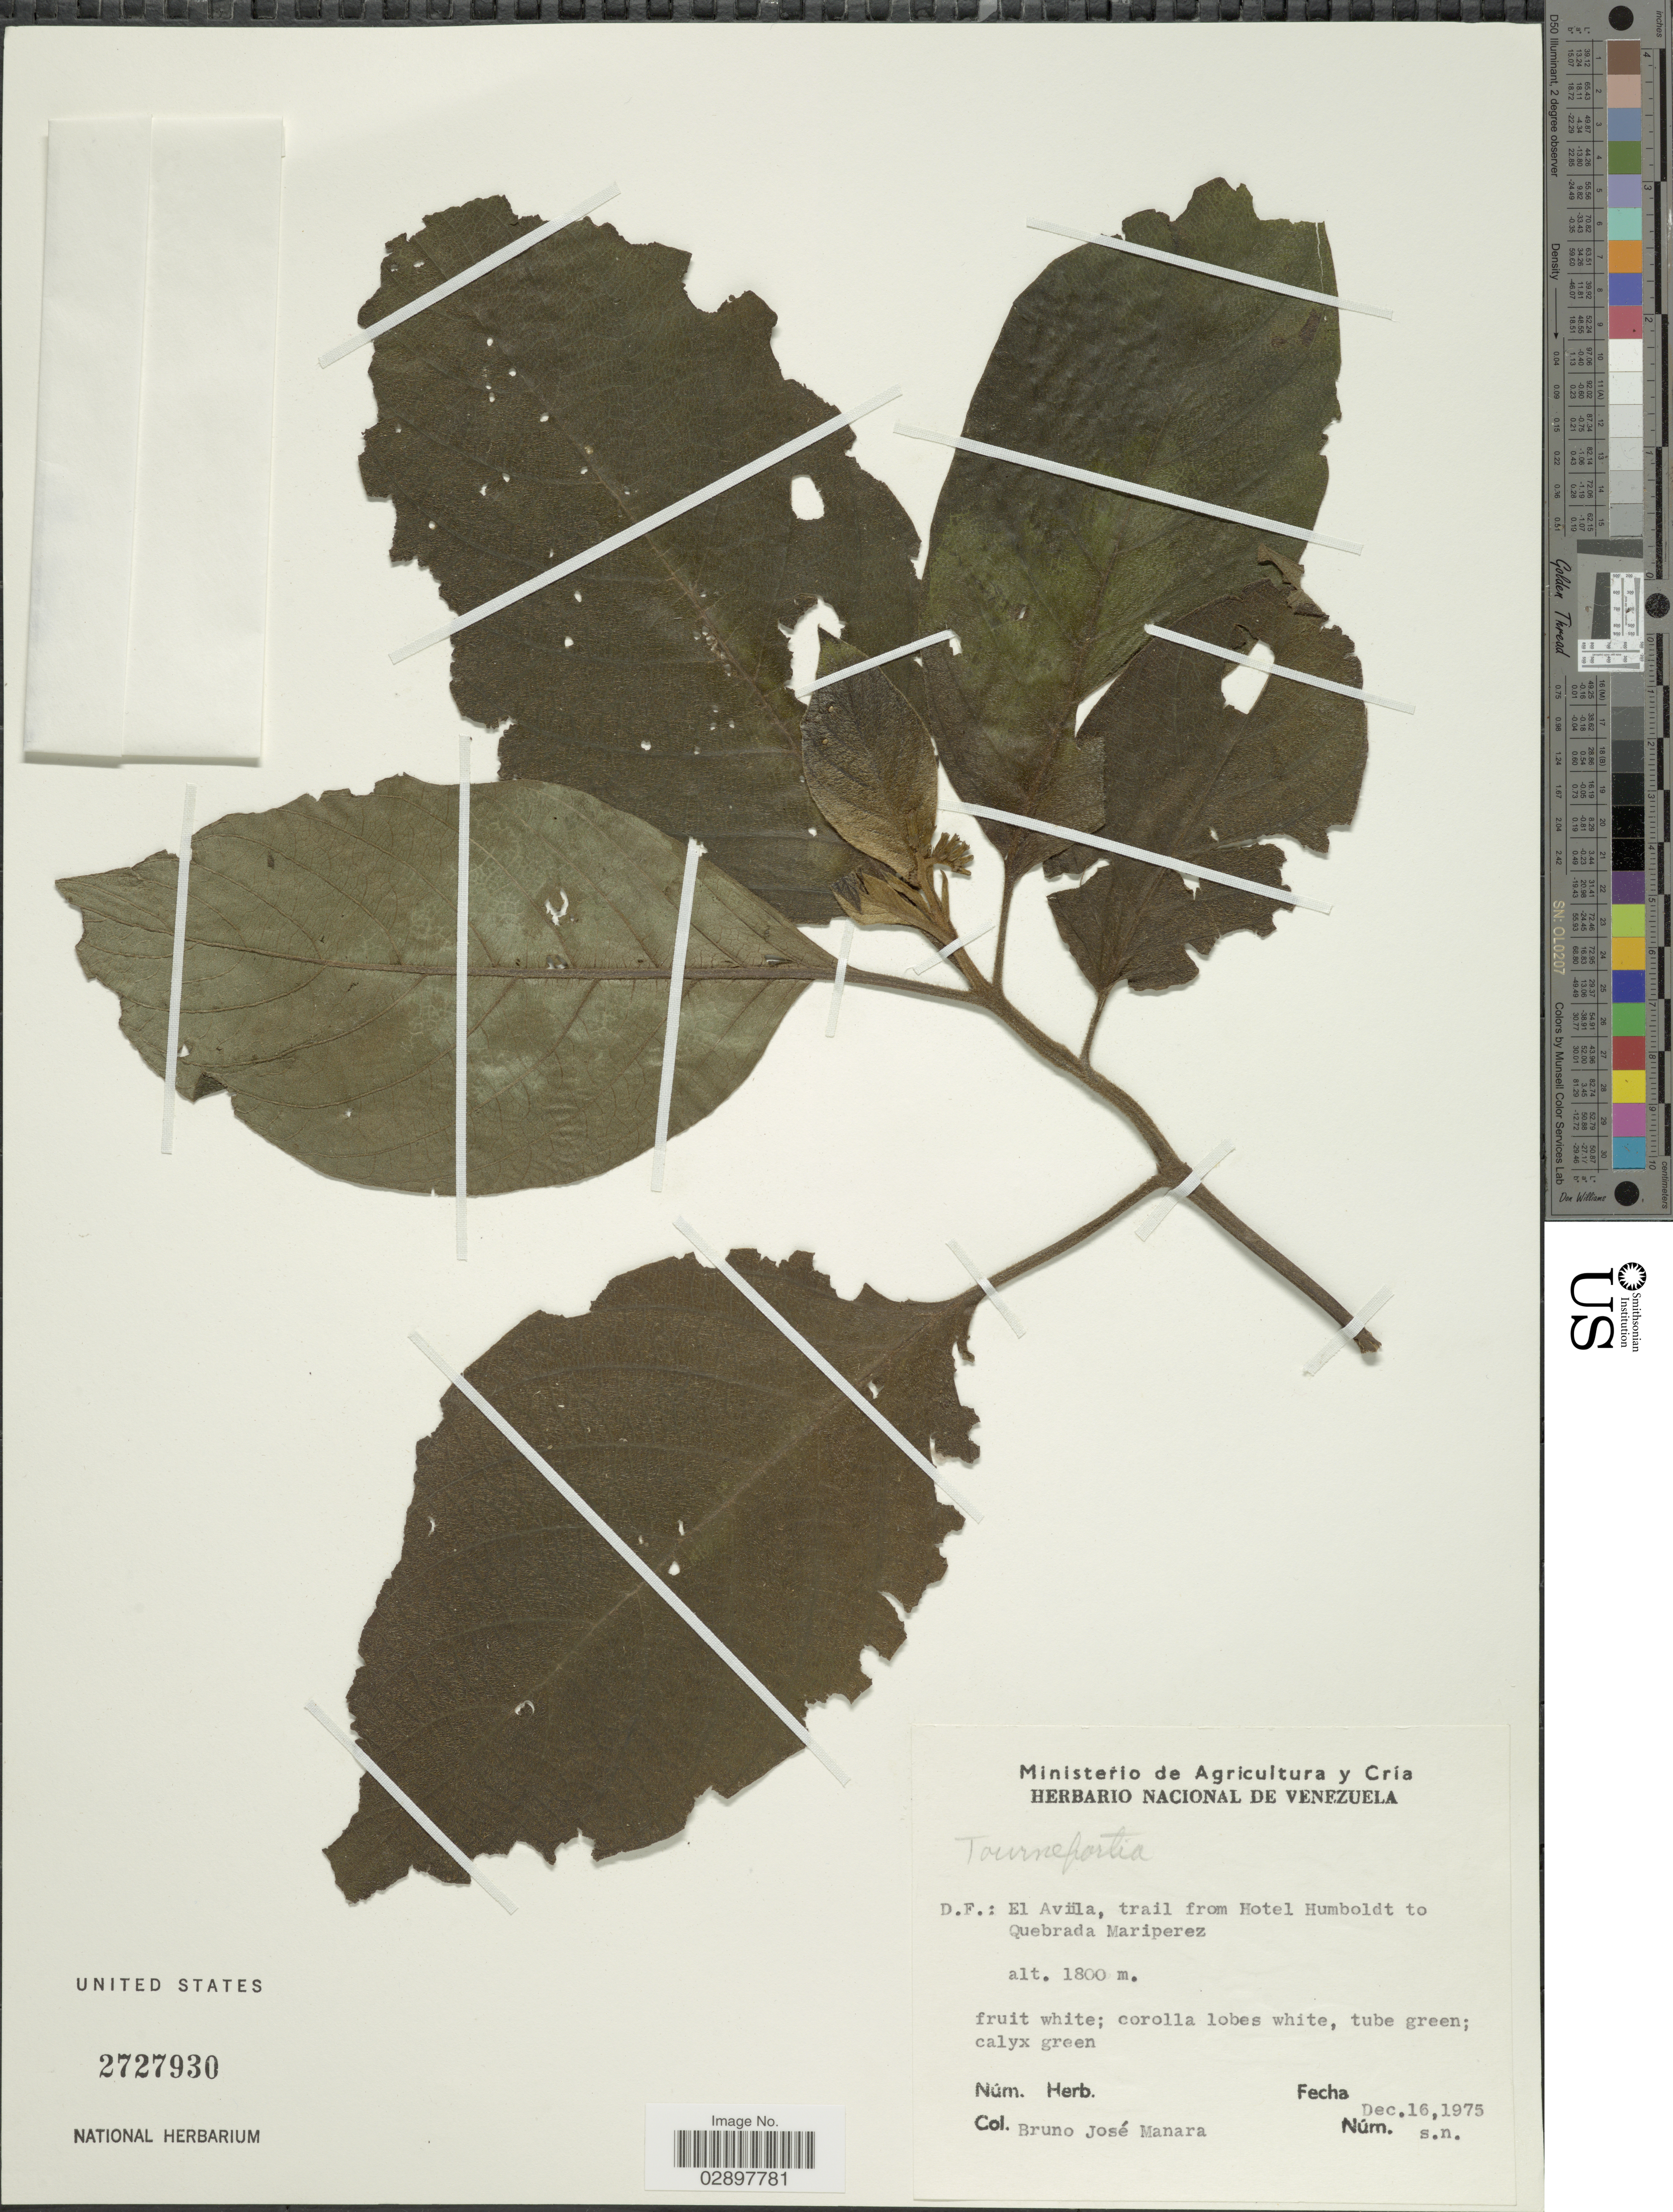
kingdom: Plantae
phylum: Tracheophyta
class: Magnoliopsida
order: Boraginales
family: Heliotropiaceae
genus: Tournefortia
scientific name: Tournefortia sp.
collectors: B. Manara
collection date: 1975-12-16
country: Venezuela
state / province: Miranda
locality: D.F.: El Avila, trail from Hotel Humboldt to Quebrada Mariperez.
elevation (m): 1800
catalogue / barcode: US 2727930